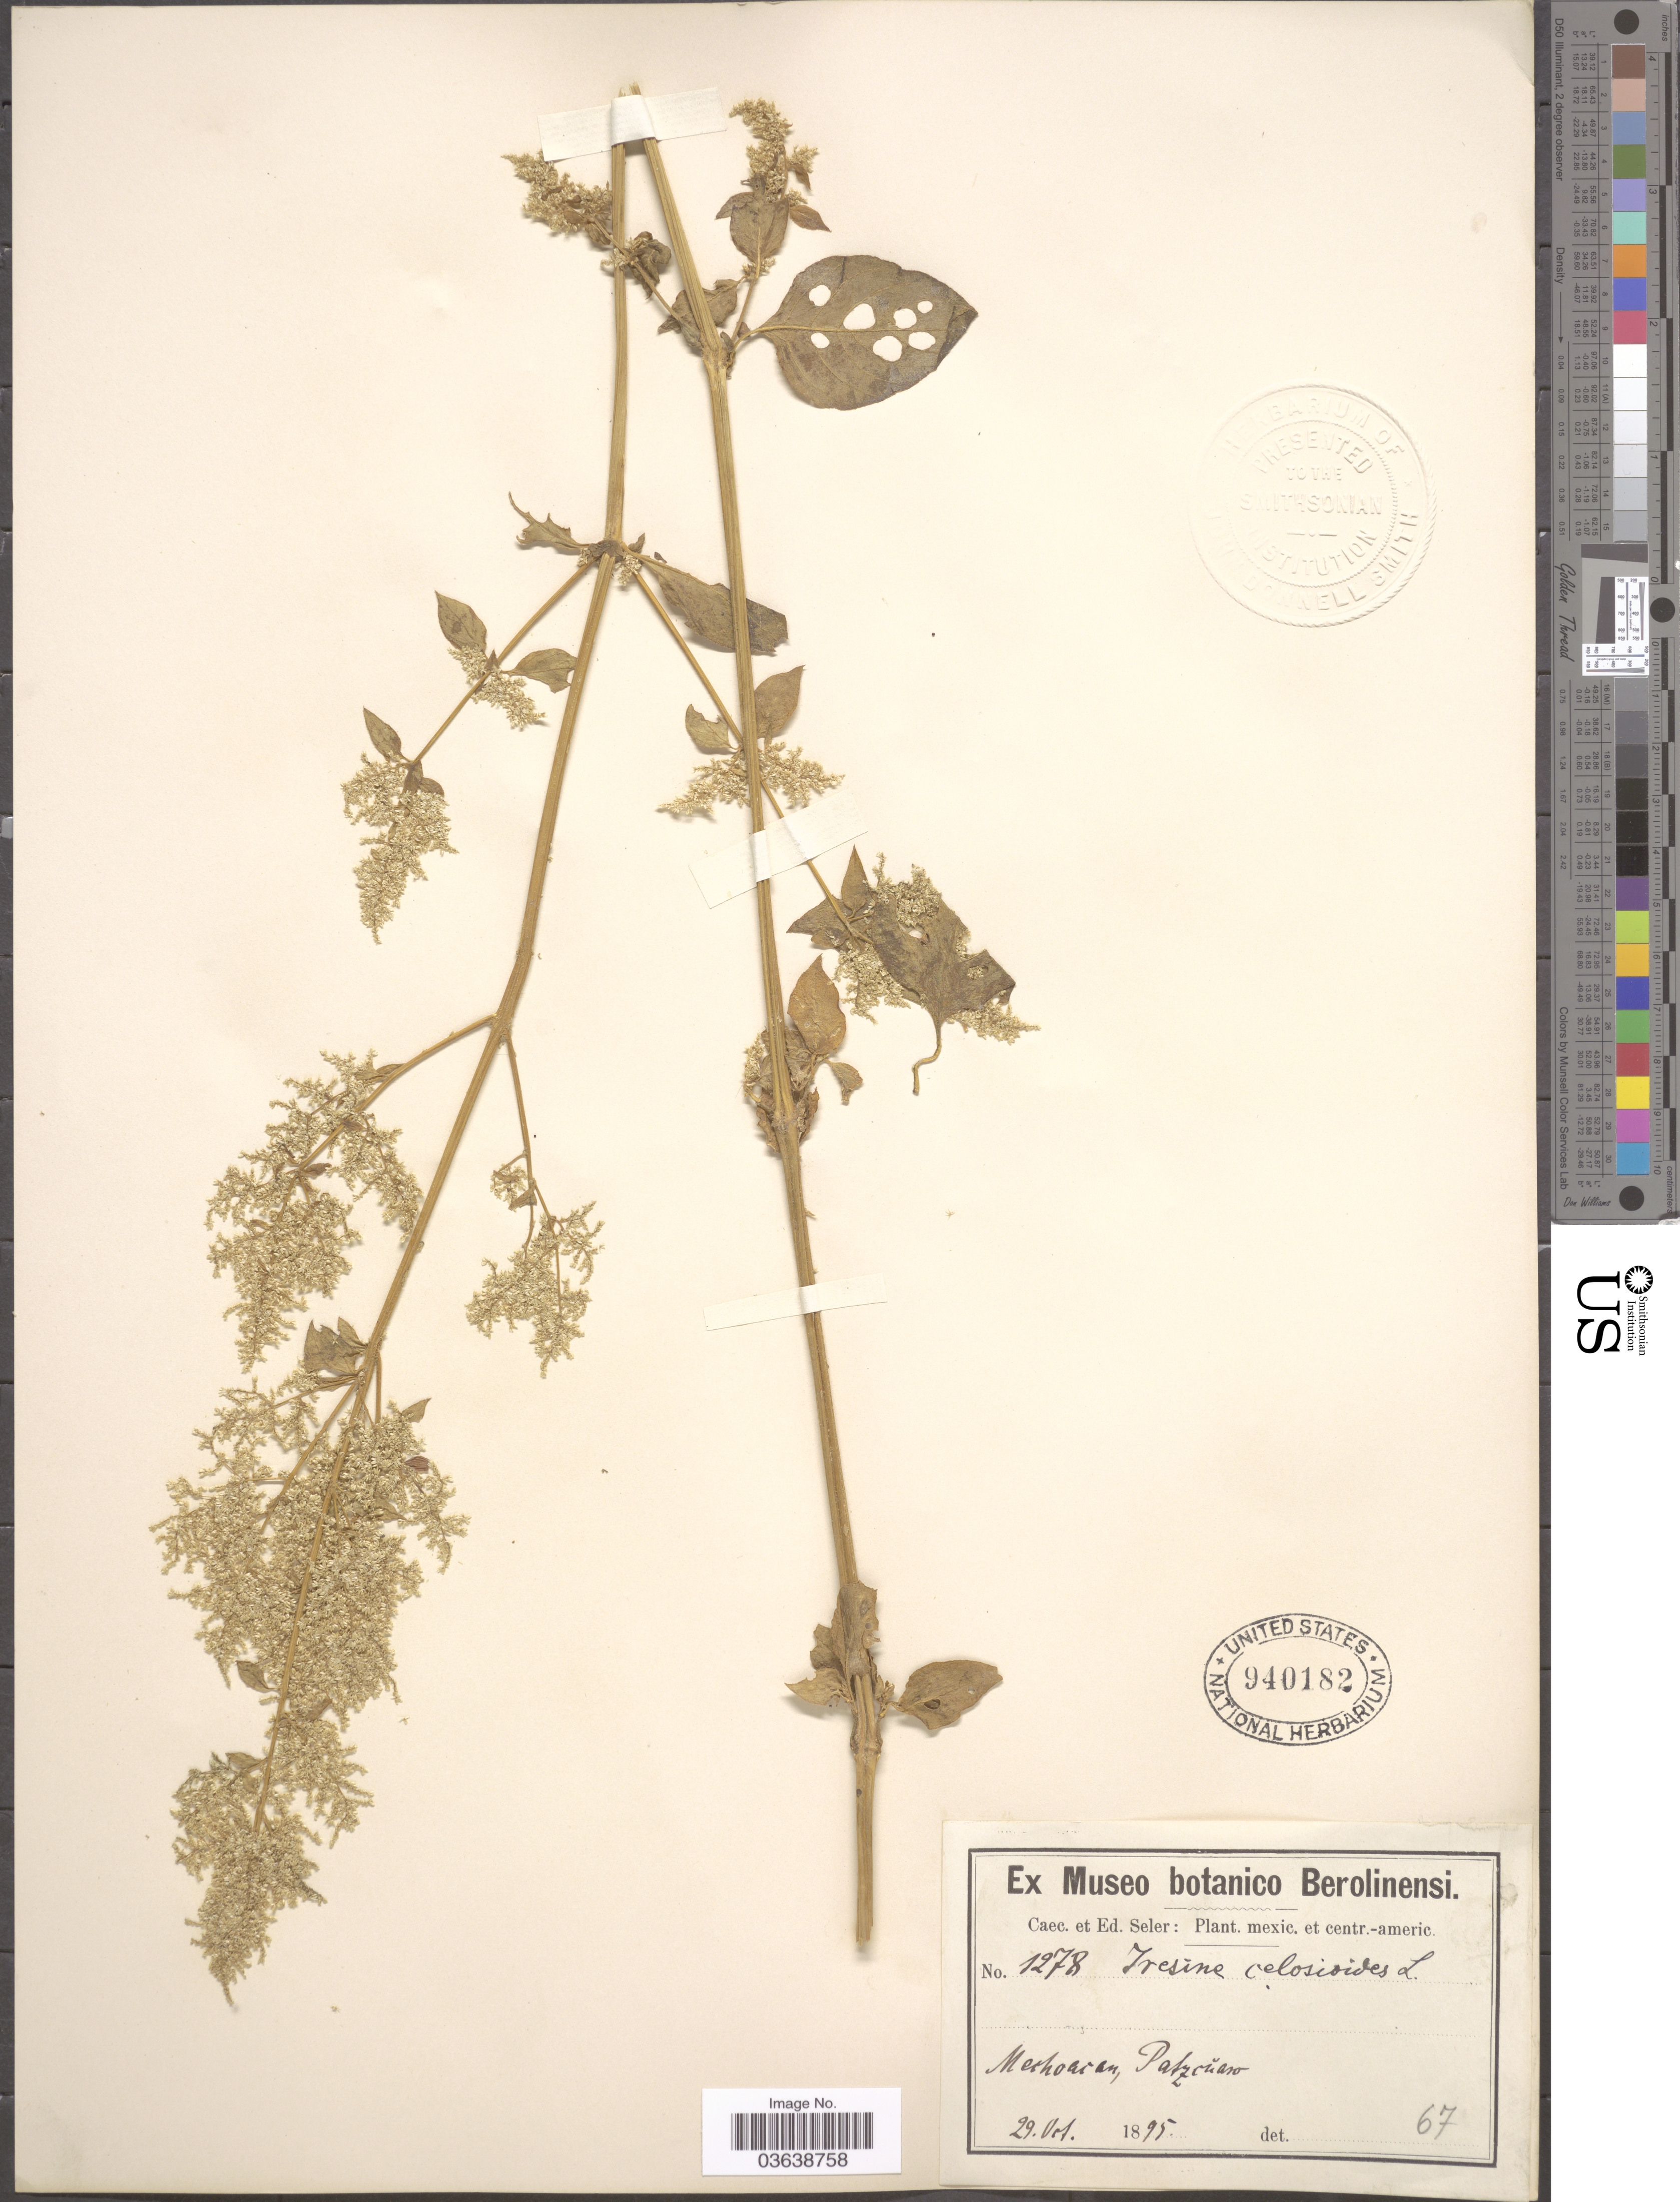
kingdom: Plantae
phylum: Tracheophyta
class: Magnoliopsida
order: Caryophyllales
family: Amaranthaceae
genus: Iresine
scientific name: Iresine celosia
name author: L.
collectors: ex Caec. et Ed Seler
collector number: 1278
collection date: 1895-10-29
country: Mexico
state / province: Michoacán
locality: Mechoacan, Patzcŭaro.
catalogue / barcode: US 940182